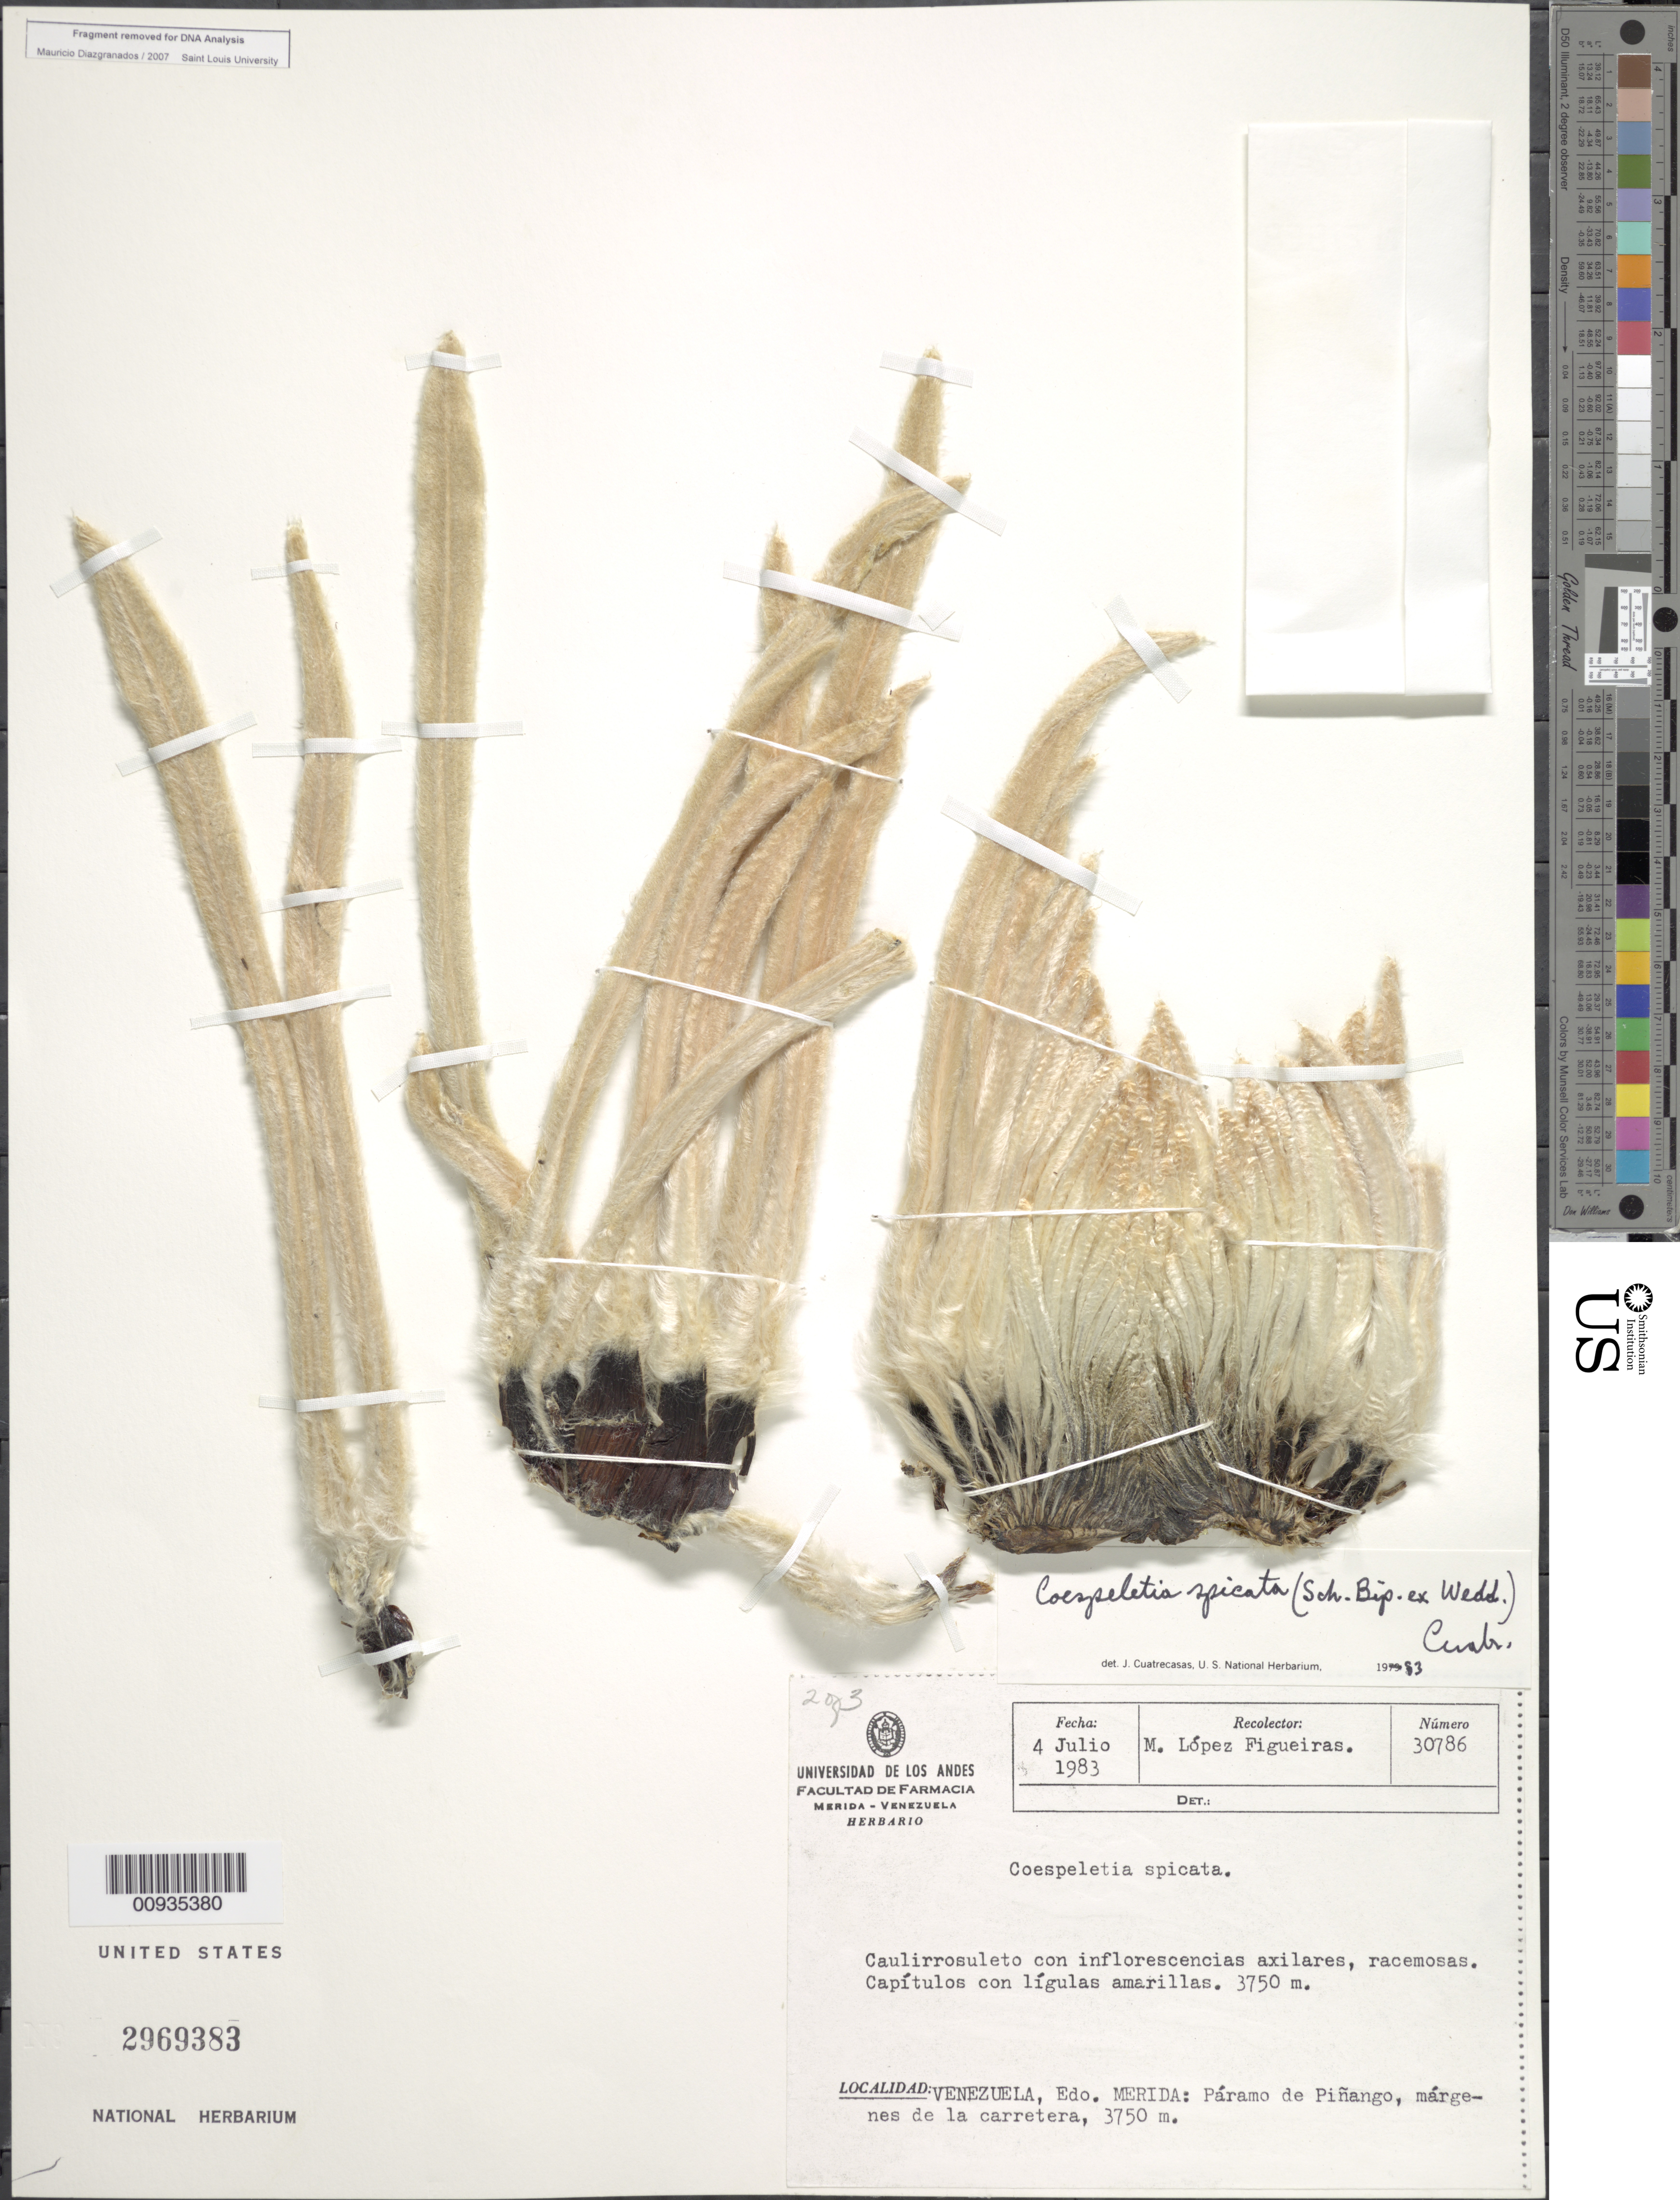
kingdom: Plantae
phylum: Tracheophyta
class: Magnoliopsida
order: Asterales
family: Asteraceae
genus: Coespeletia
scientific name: Coespeletia spicata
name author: (Sch. Bip. ex Wedd.) Cuatrec.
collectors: M. López Figueiras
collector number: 30786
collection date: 1983-07-04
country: Venezuela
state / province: Mérida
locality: Paramo de Pinango, margnes de la carretera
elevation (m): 3750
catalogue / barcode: US 2969383